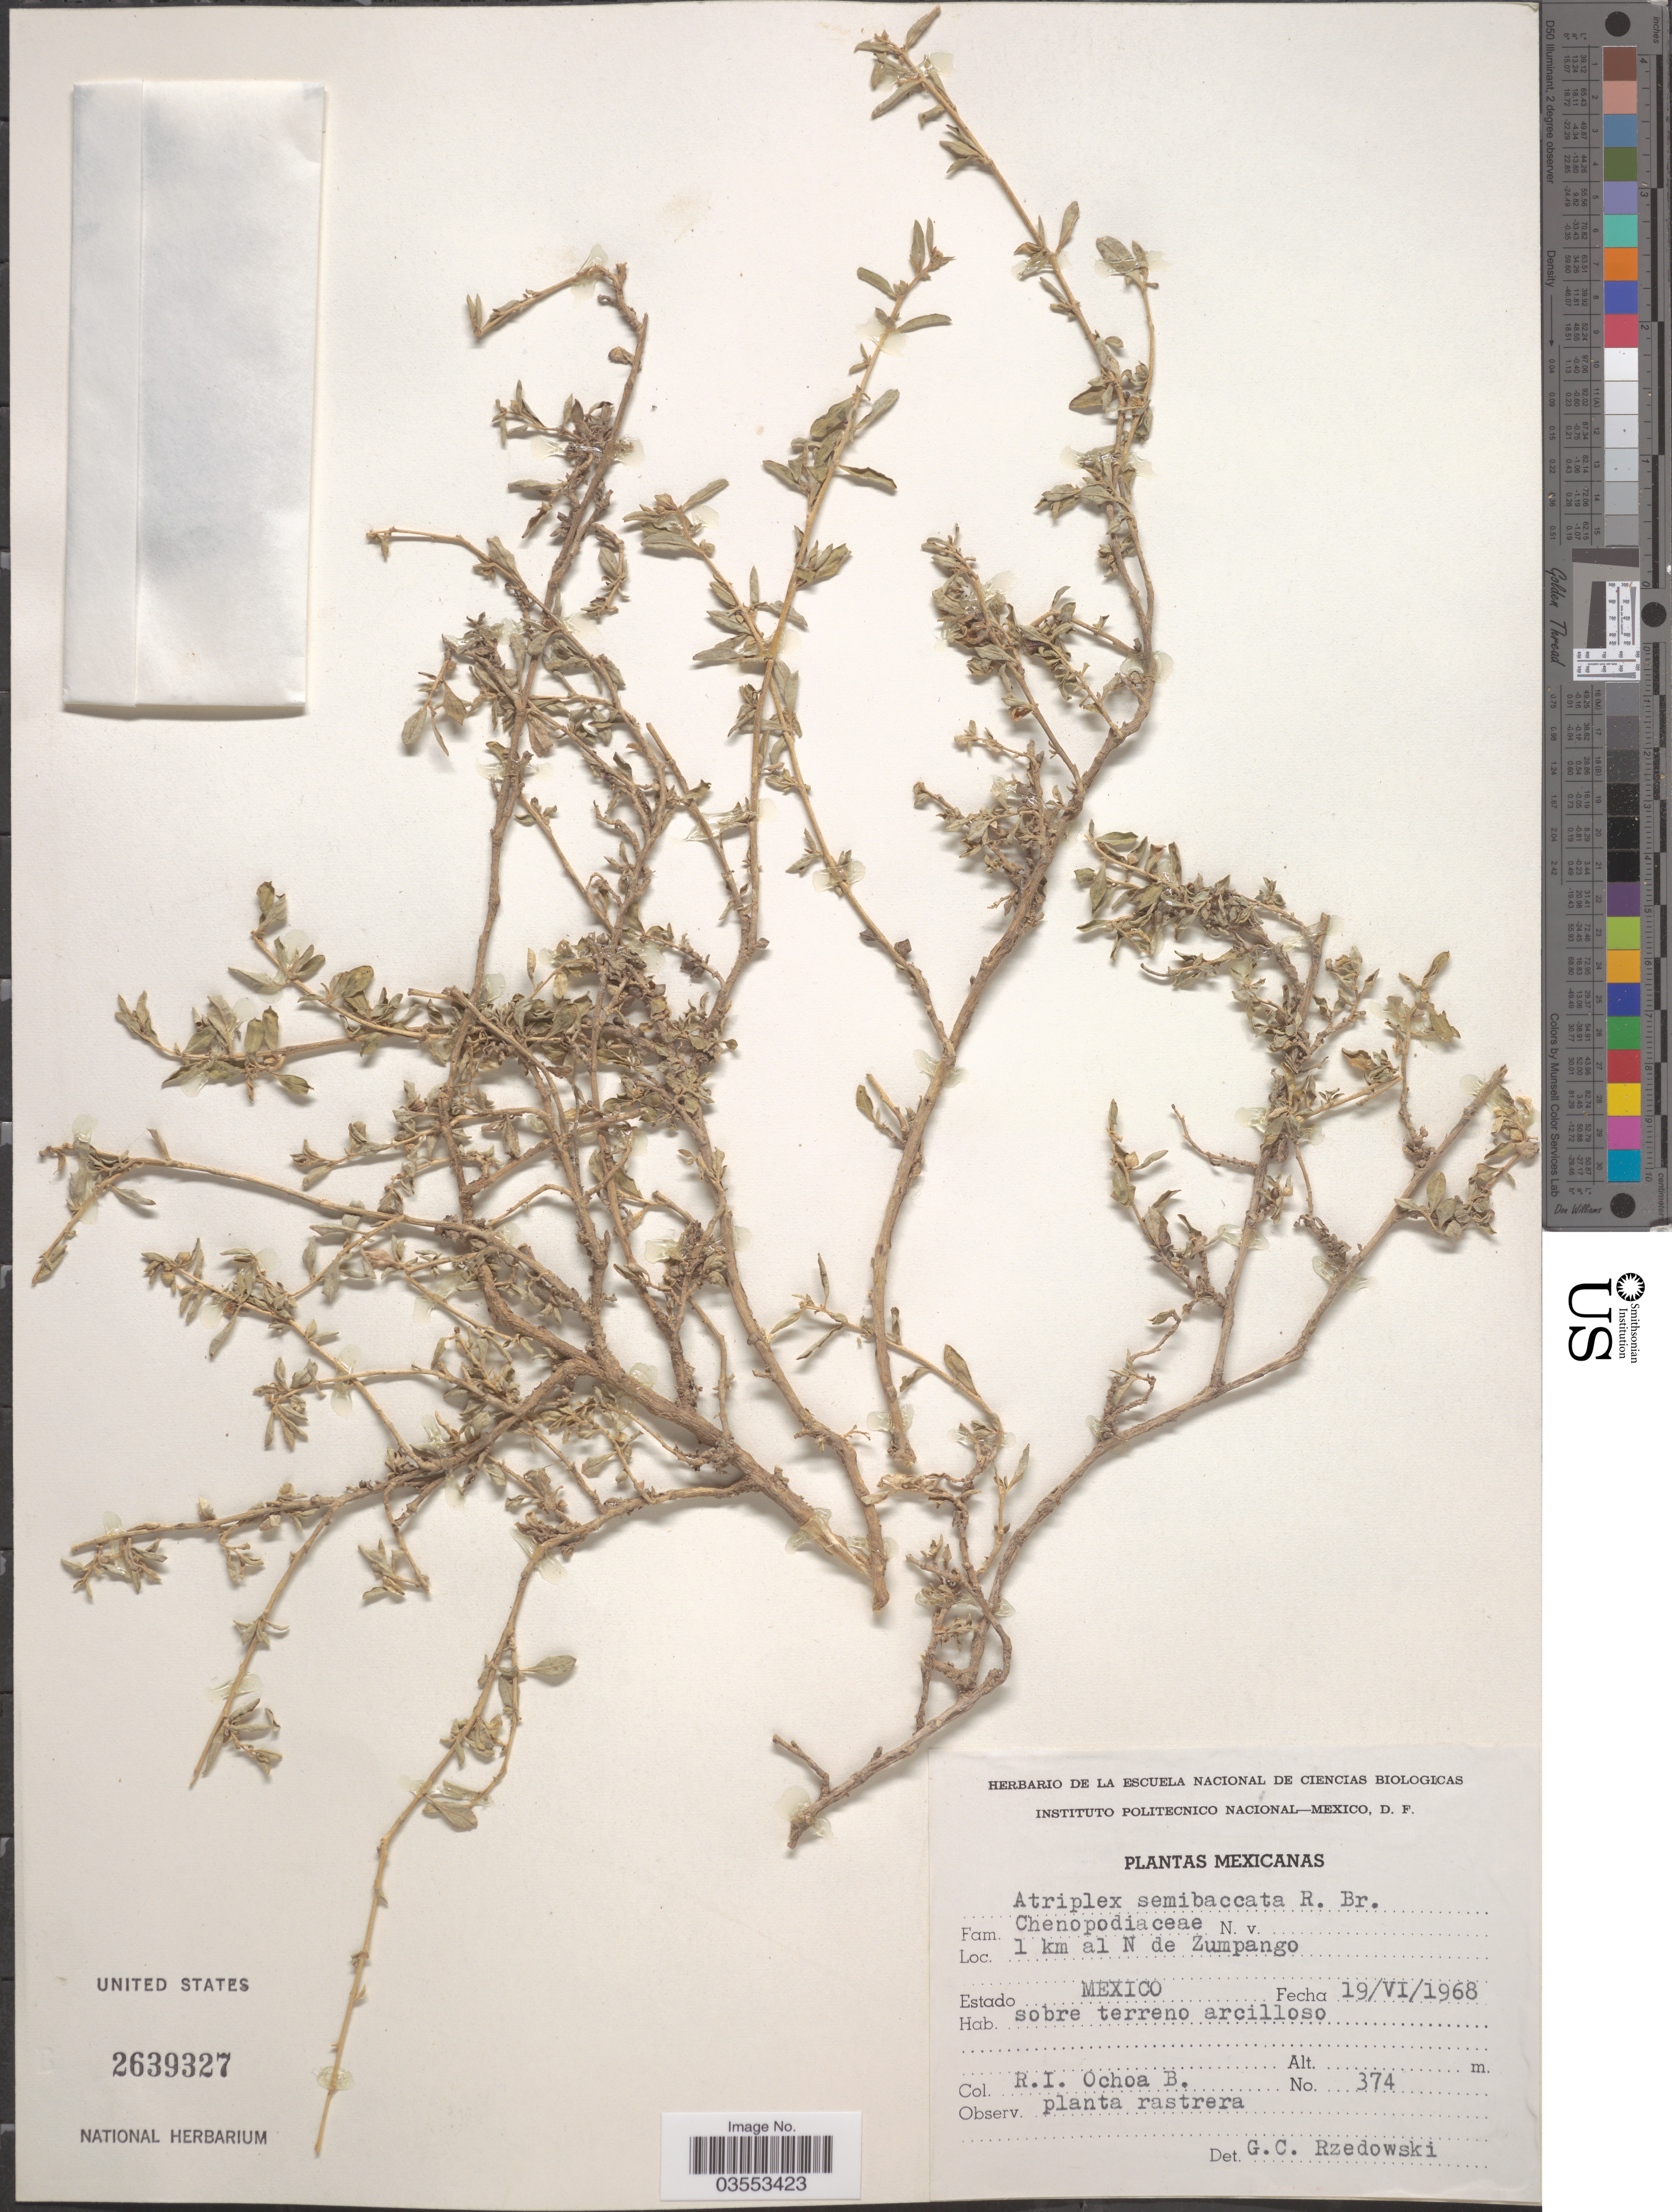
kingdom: Plantae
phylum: Tracheophyta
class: Magnoliopsida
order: Caryophyllales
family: Amaranthaceae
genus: Atriplex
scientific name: Atriplex semibaccata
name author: R. Br.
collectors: R. Ochoa B.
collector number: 374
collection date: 1968-06-19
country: Mexico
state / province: México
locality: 1 km al N de Zumpango.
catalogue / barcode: US 2639327